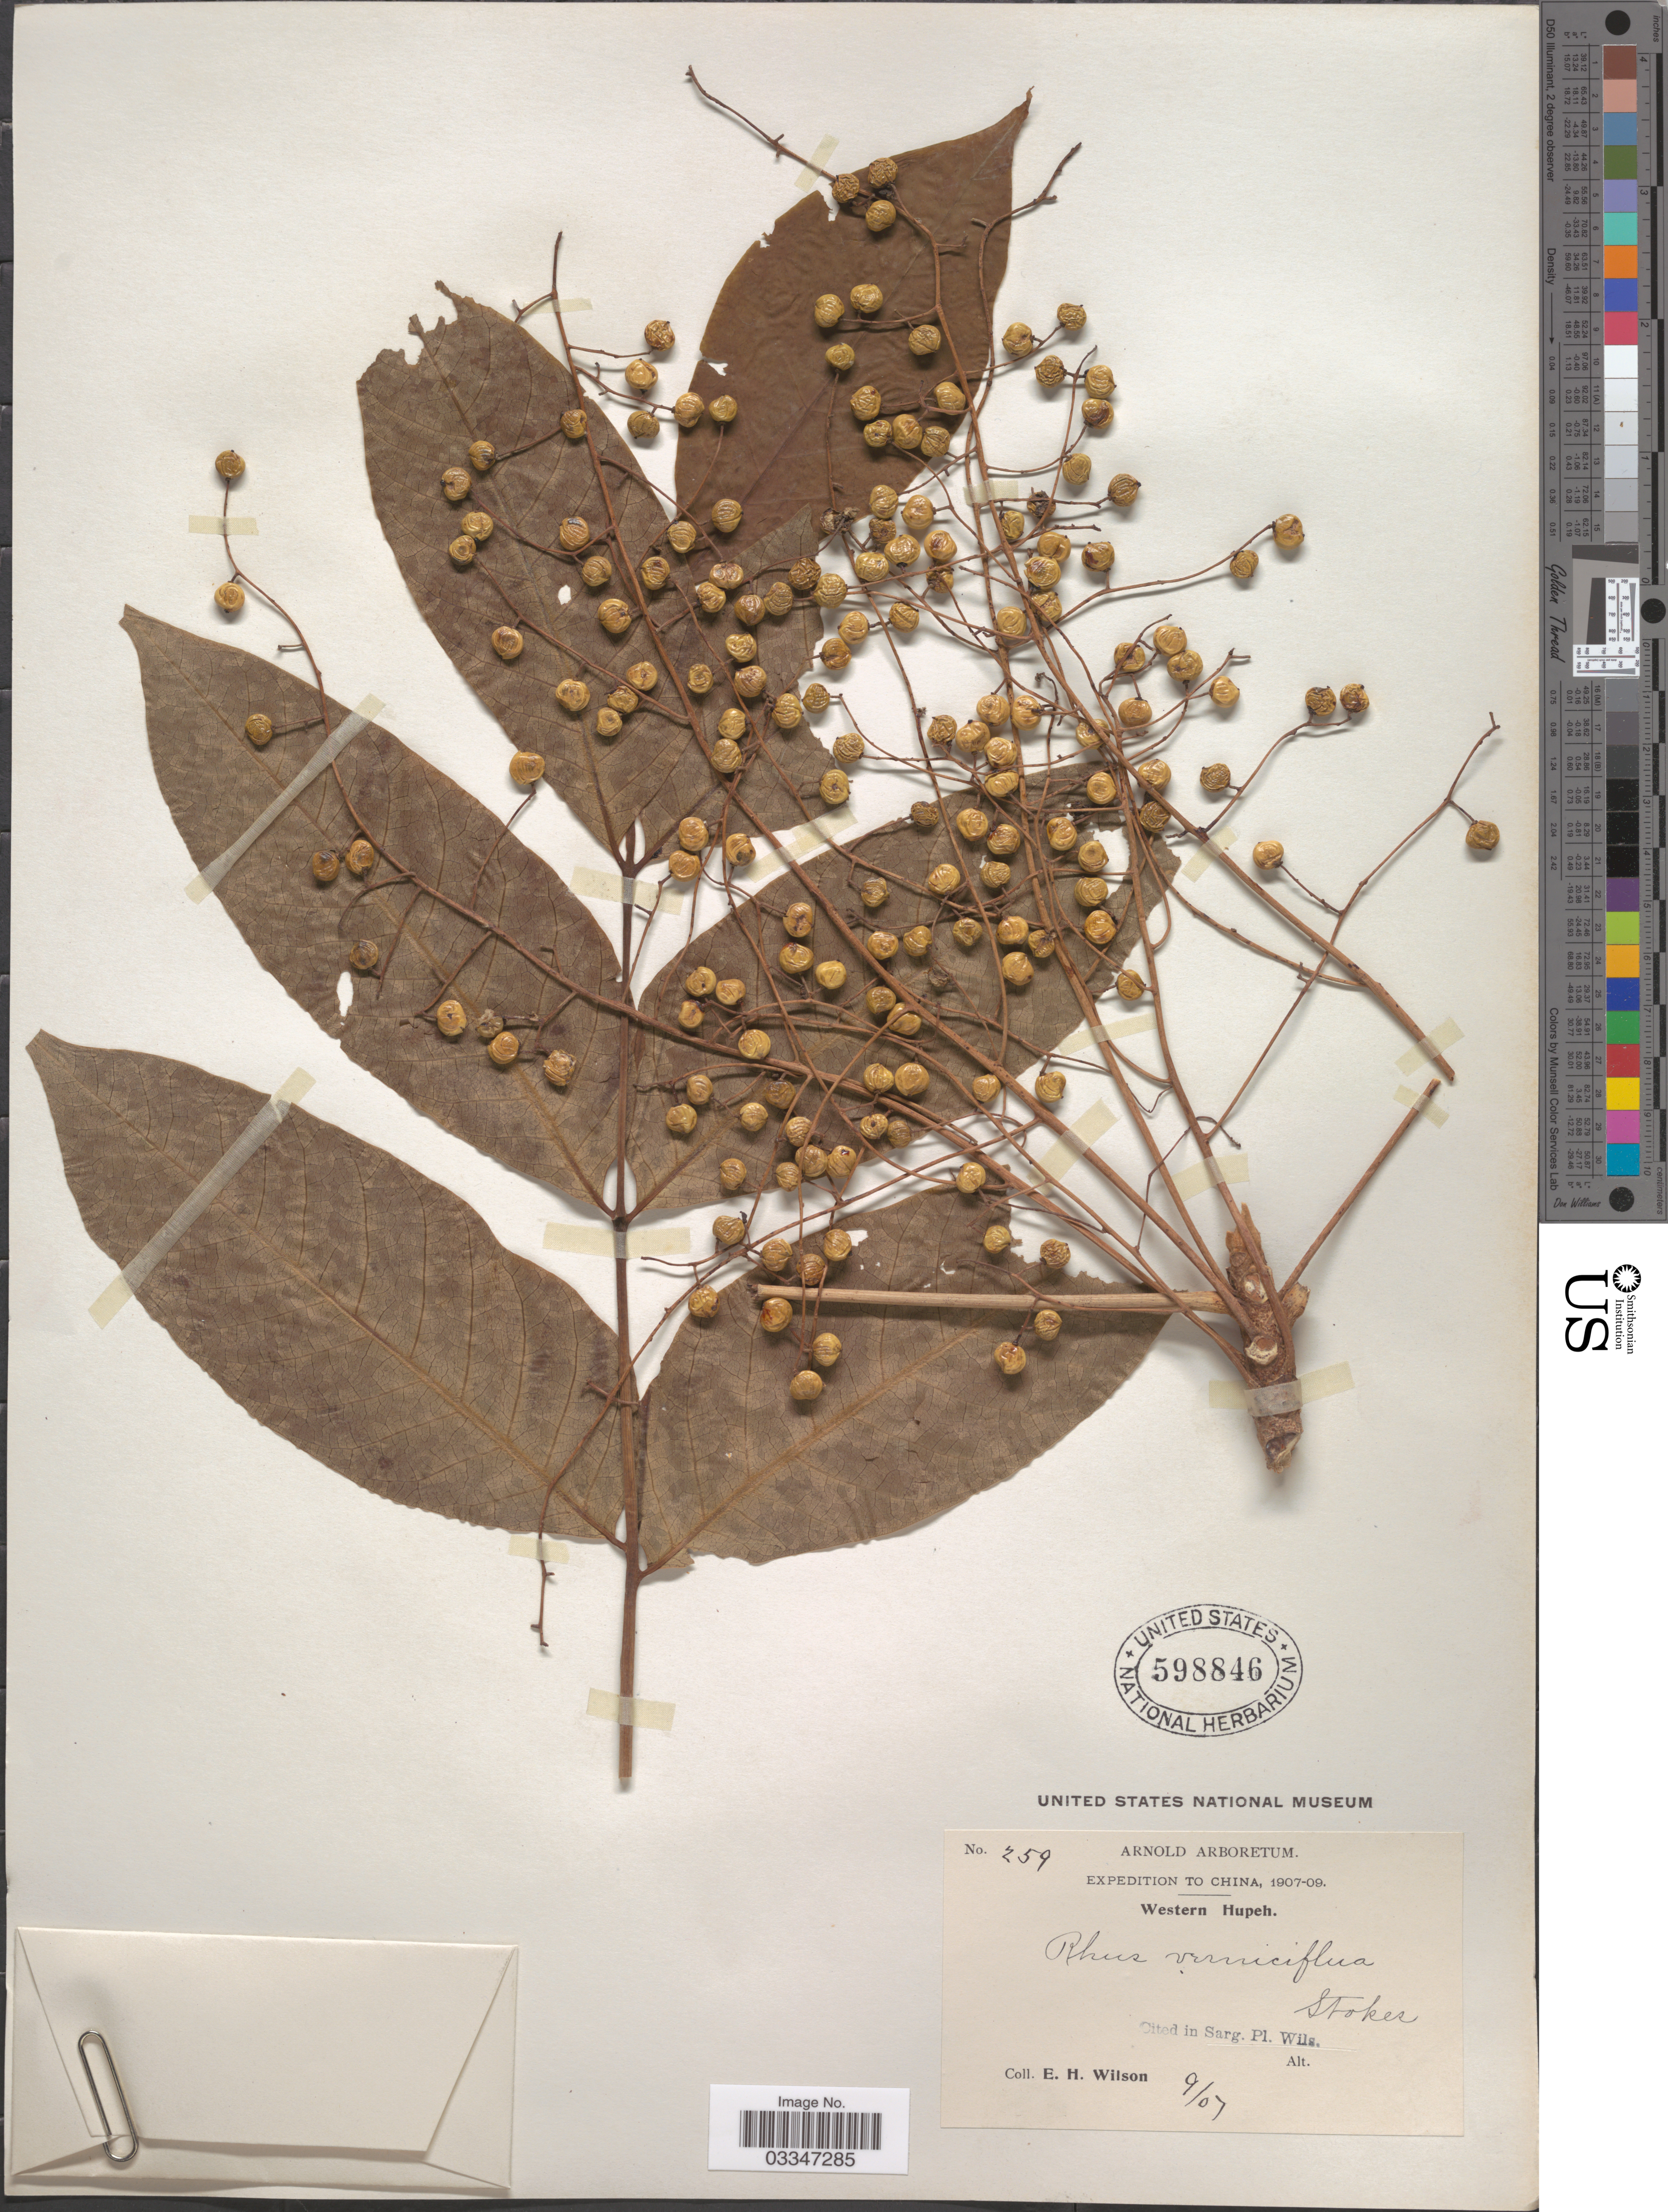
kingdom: Plantae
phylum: Tracheophyta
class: Magnoliopsida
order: Sapindales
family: Anacardiaceae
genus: Rhus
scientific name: Rhus verniciflua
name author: Stokes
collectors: E. Wilson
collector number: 259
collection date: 1907-09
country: China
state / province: Hubei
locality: Western Hupeh.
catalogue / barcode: US 598846